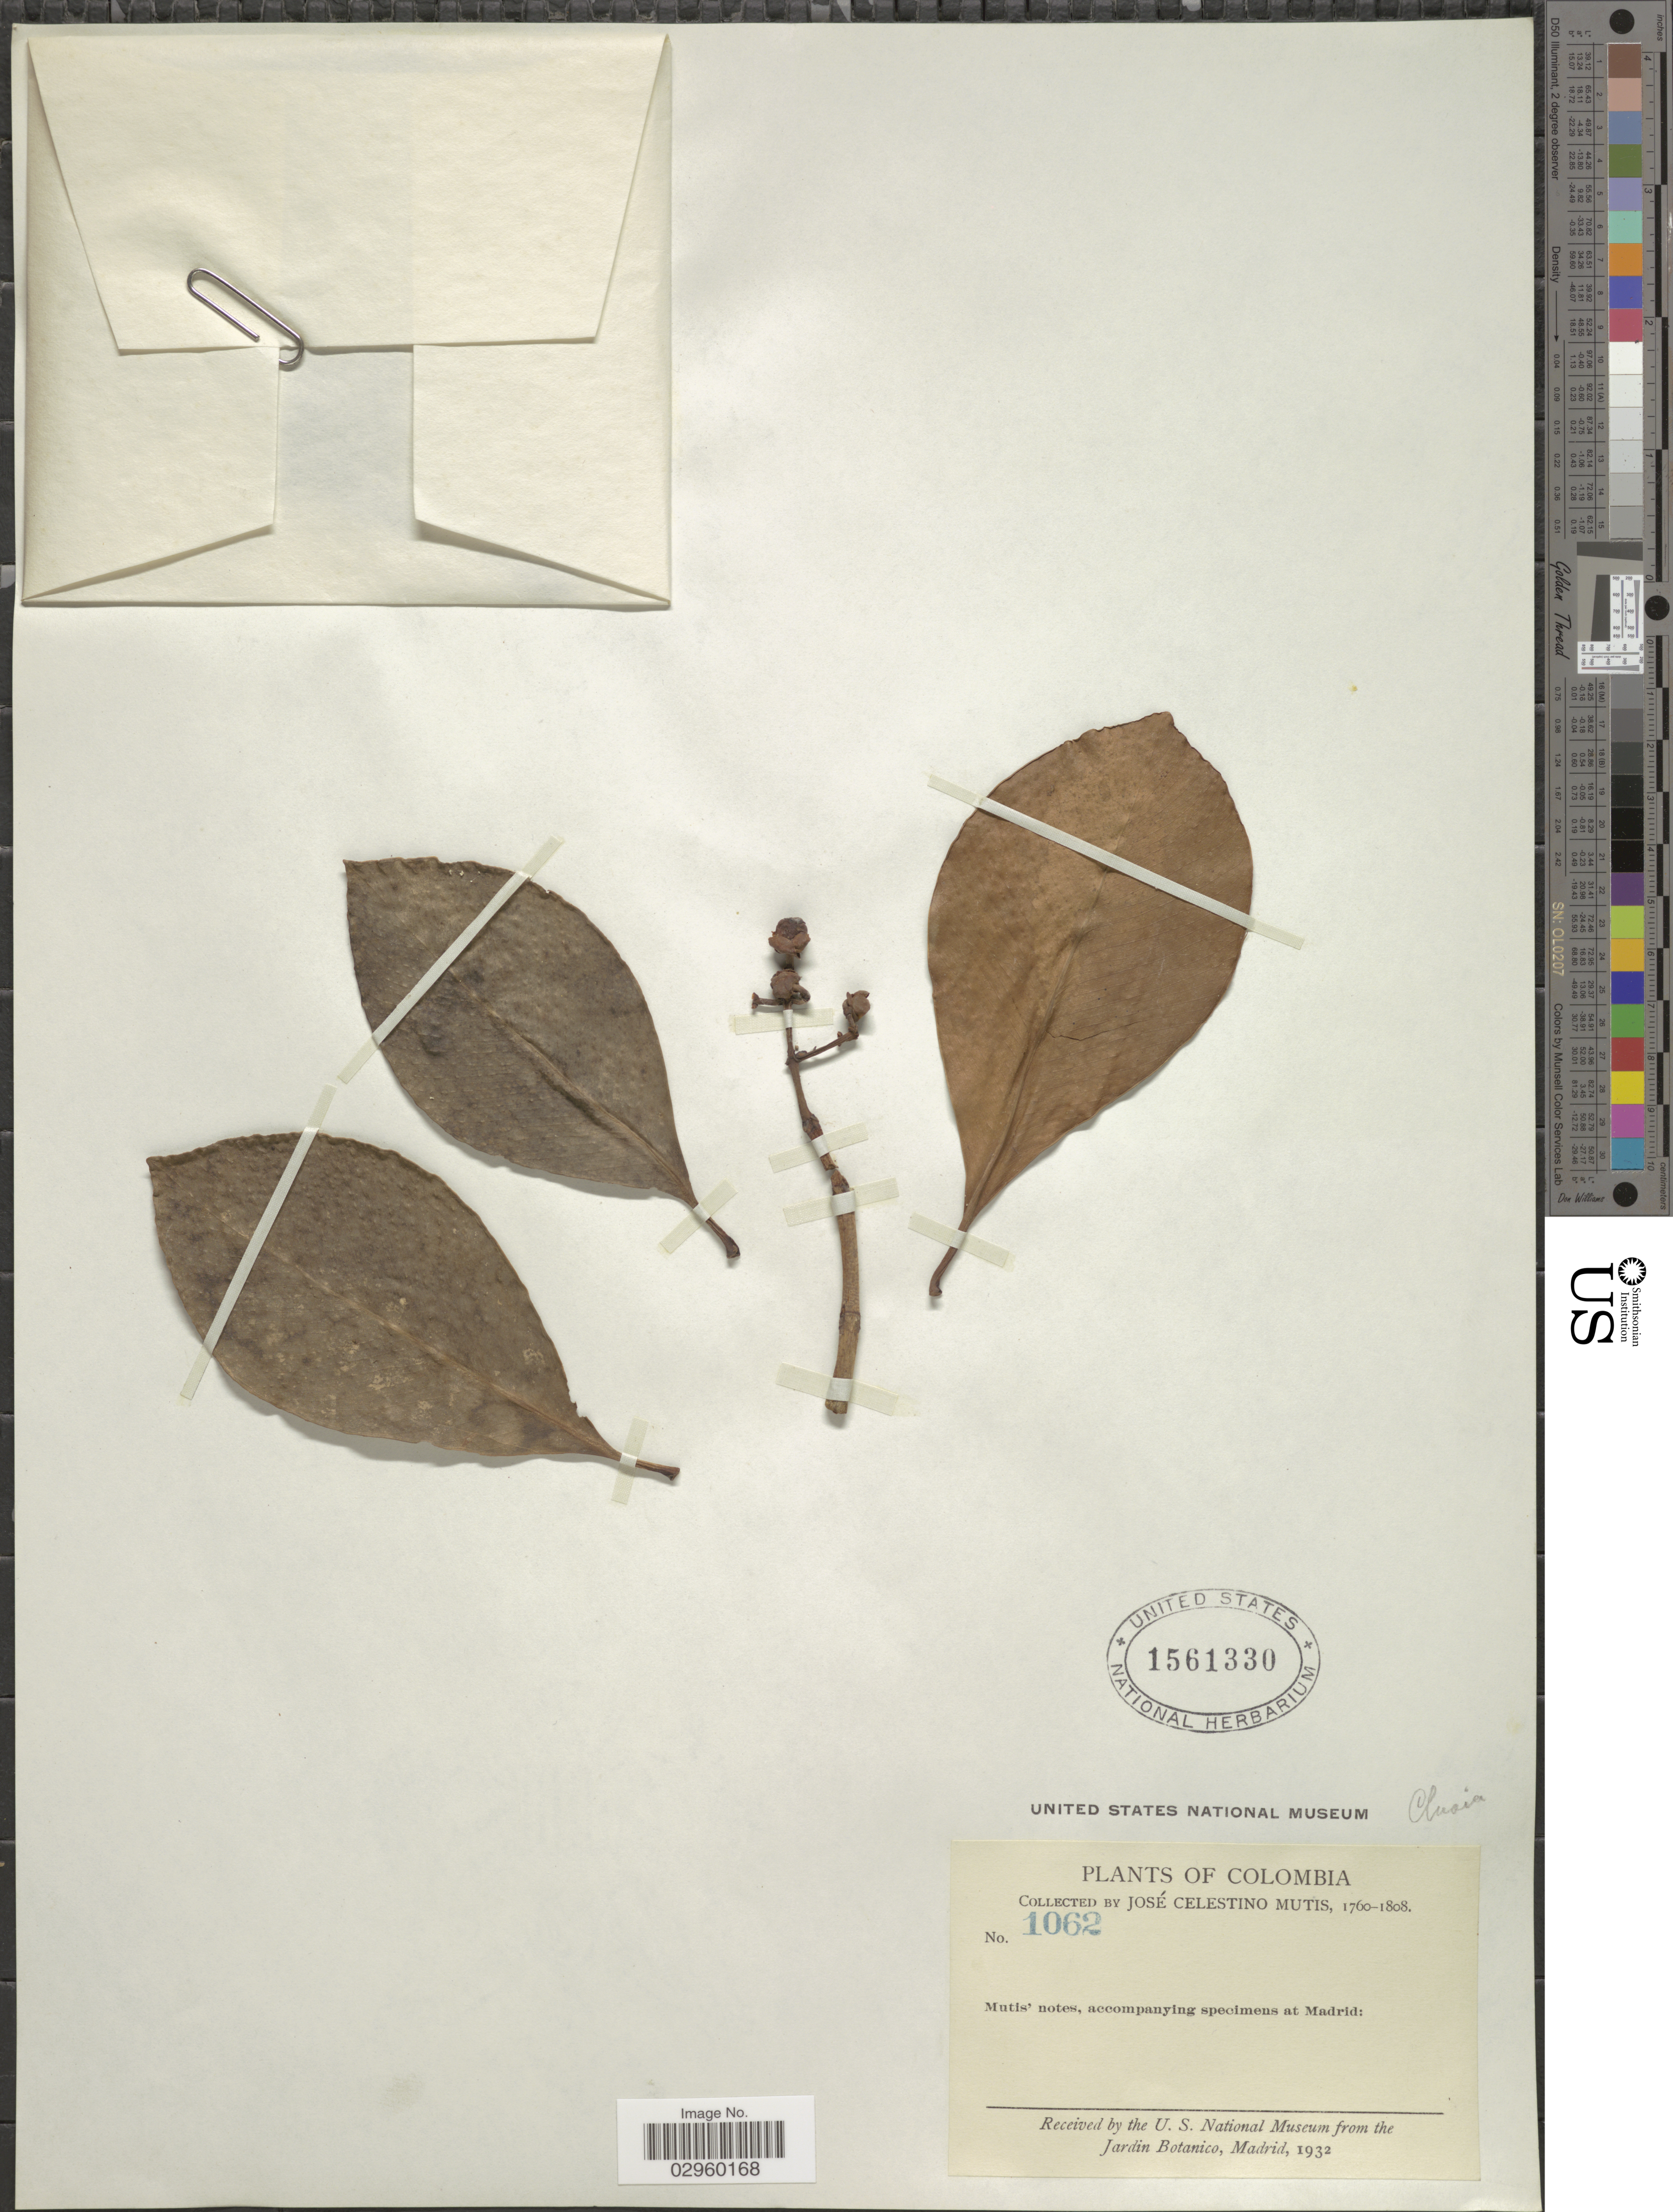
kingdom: Plantae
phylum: Tracheophyta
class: Magnoliopsida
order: Malpighiales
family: Clusiaceae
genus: Clusia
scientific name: Clusia sp.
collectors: J. C. B. Mutis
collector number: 1062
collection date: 1760/1808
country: Colombia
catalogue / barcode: US 1561330